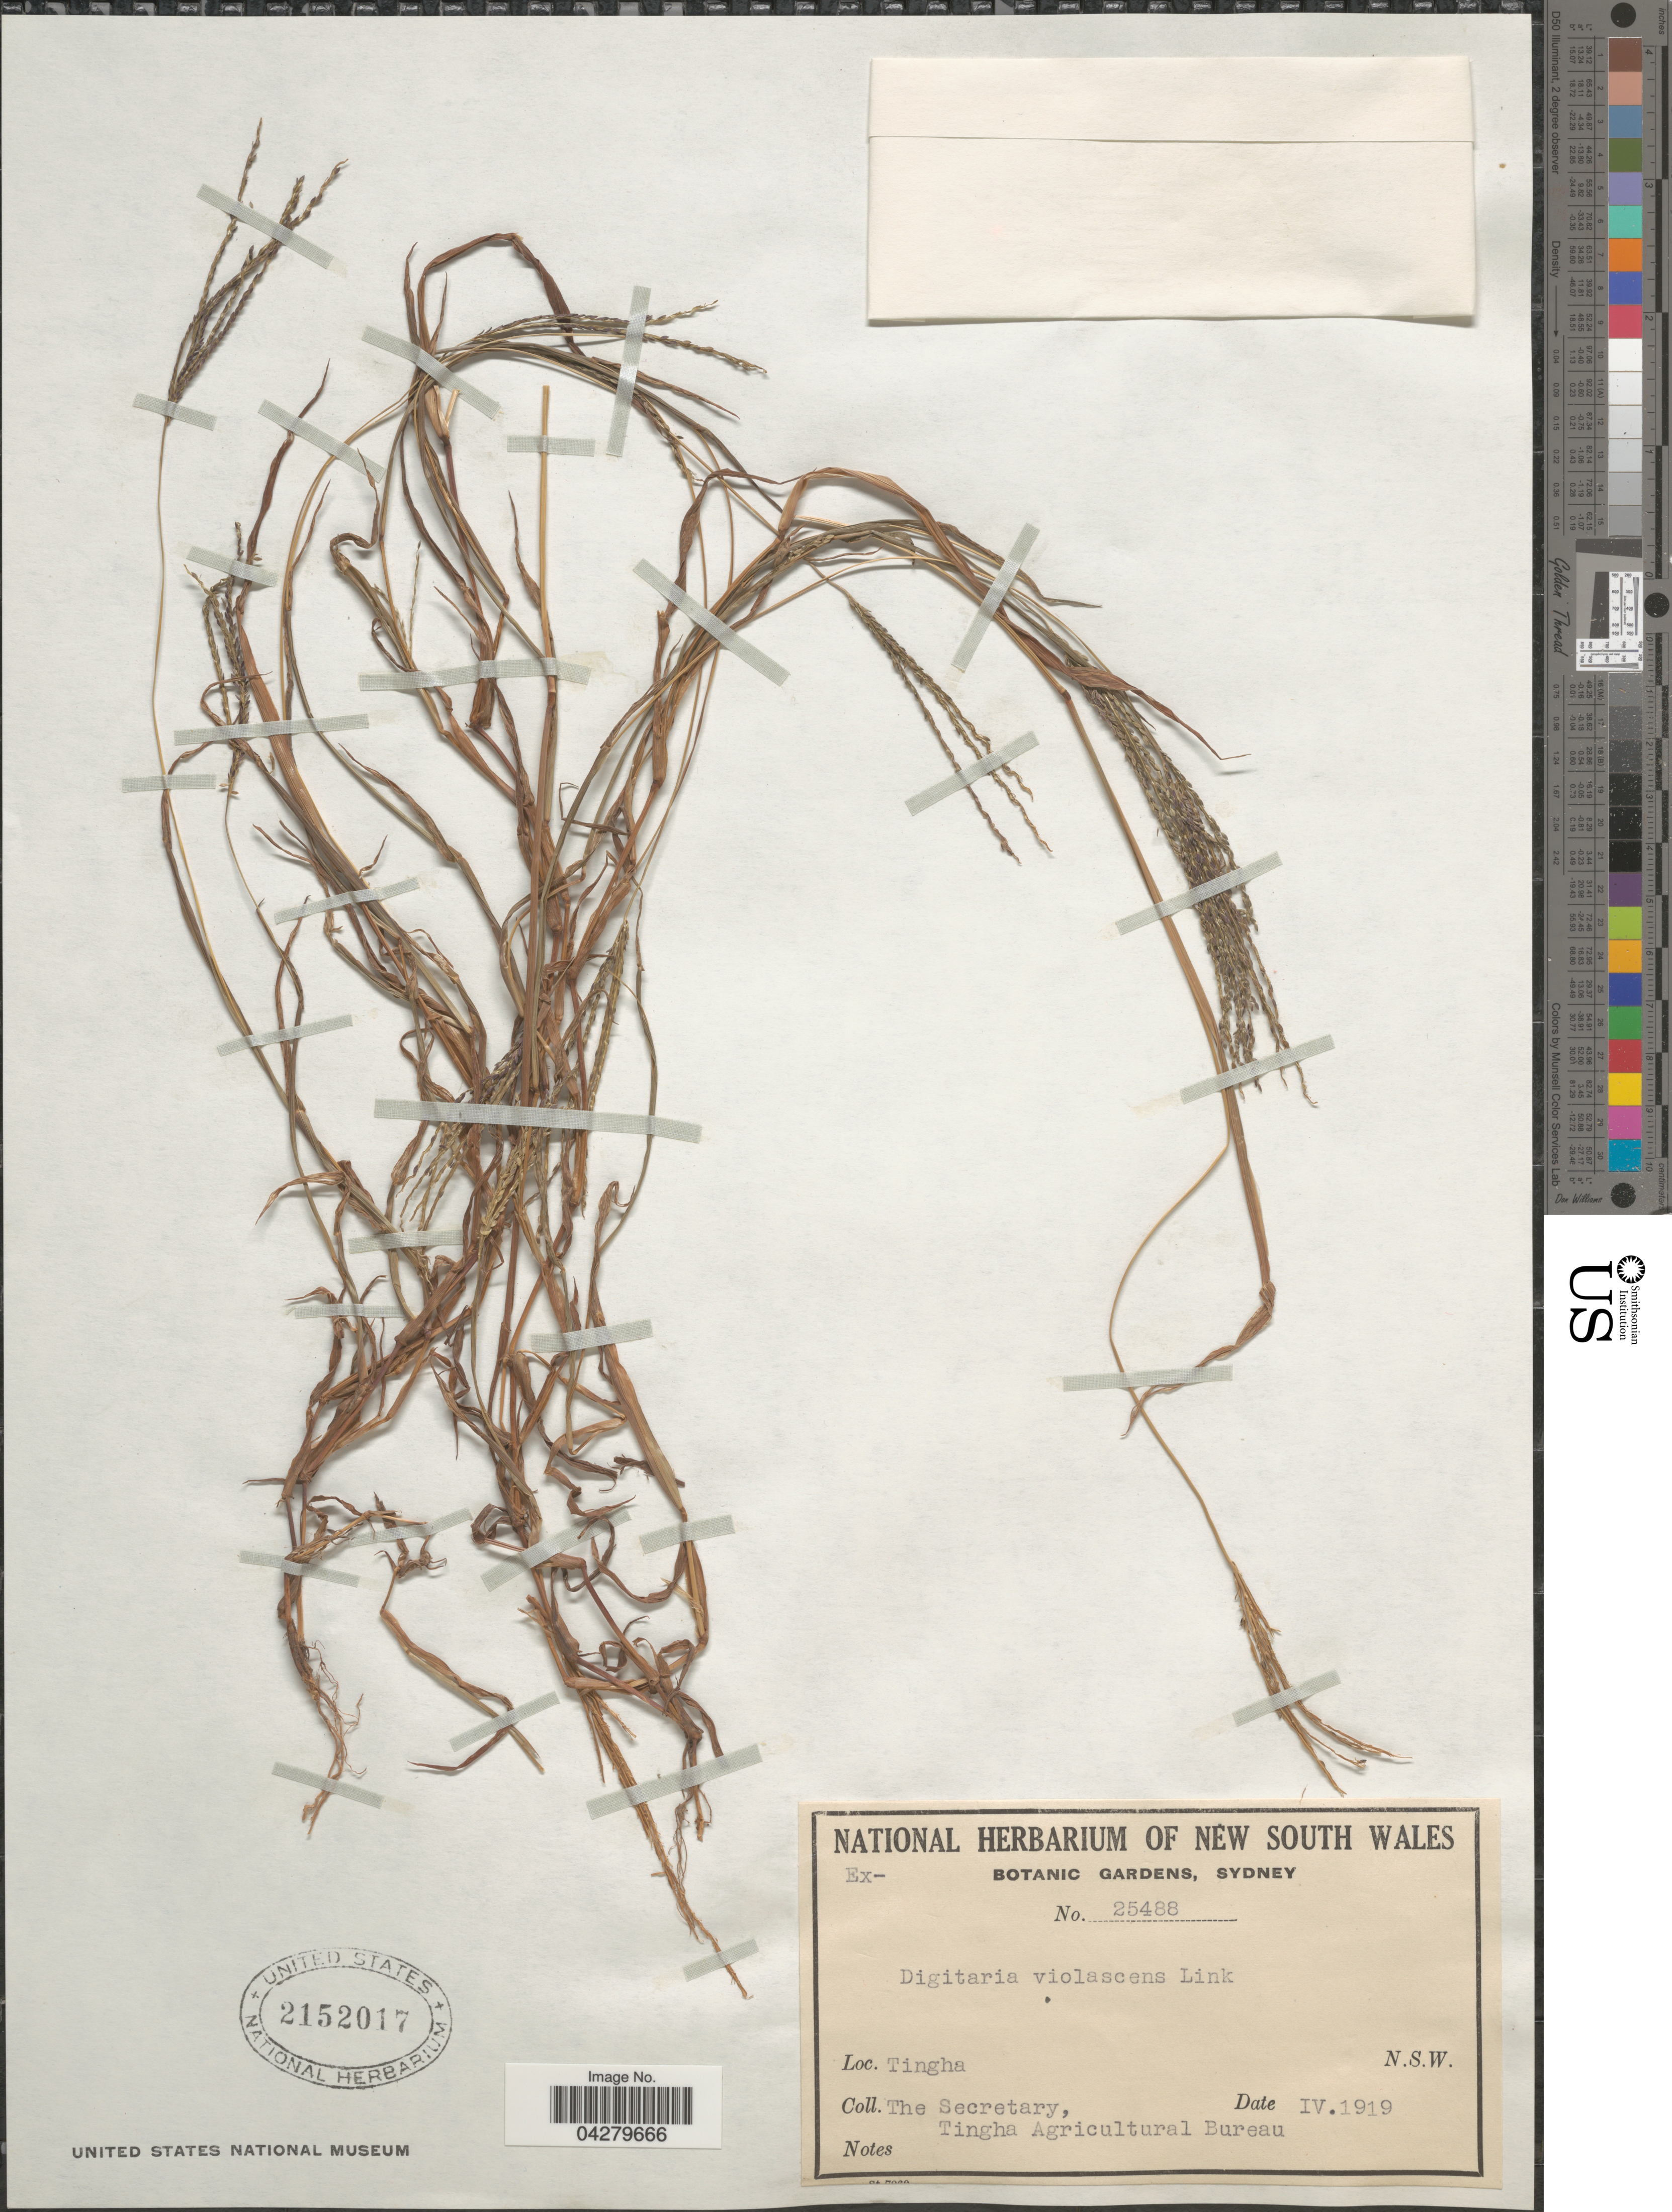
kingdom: Plantae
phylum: Tracheophyta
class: Liliopsida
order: Poales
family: Poaceae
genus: Digitaria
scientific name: Digitaria violascens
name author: Link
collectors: T. The Secretary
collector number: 25488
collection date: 1919-04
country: Australia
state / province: New South Wales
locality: Tingha.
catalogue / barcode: US 2152017